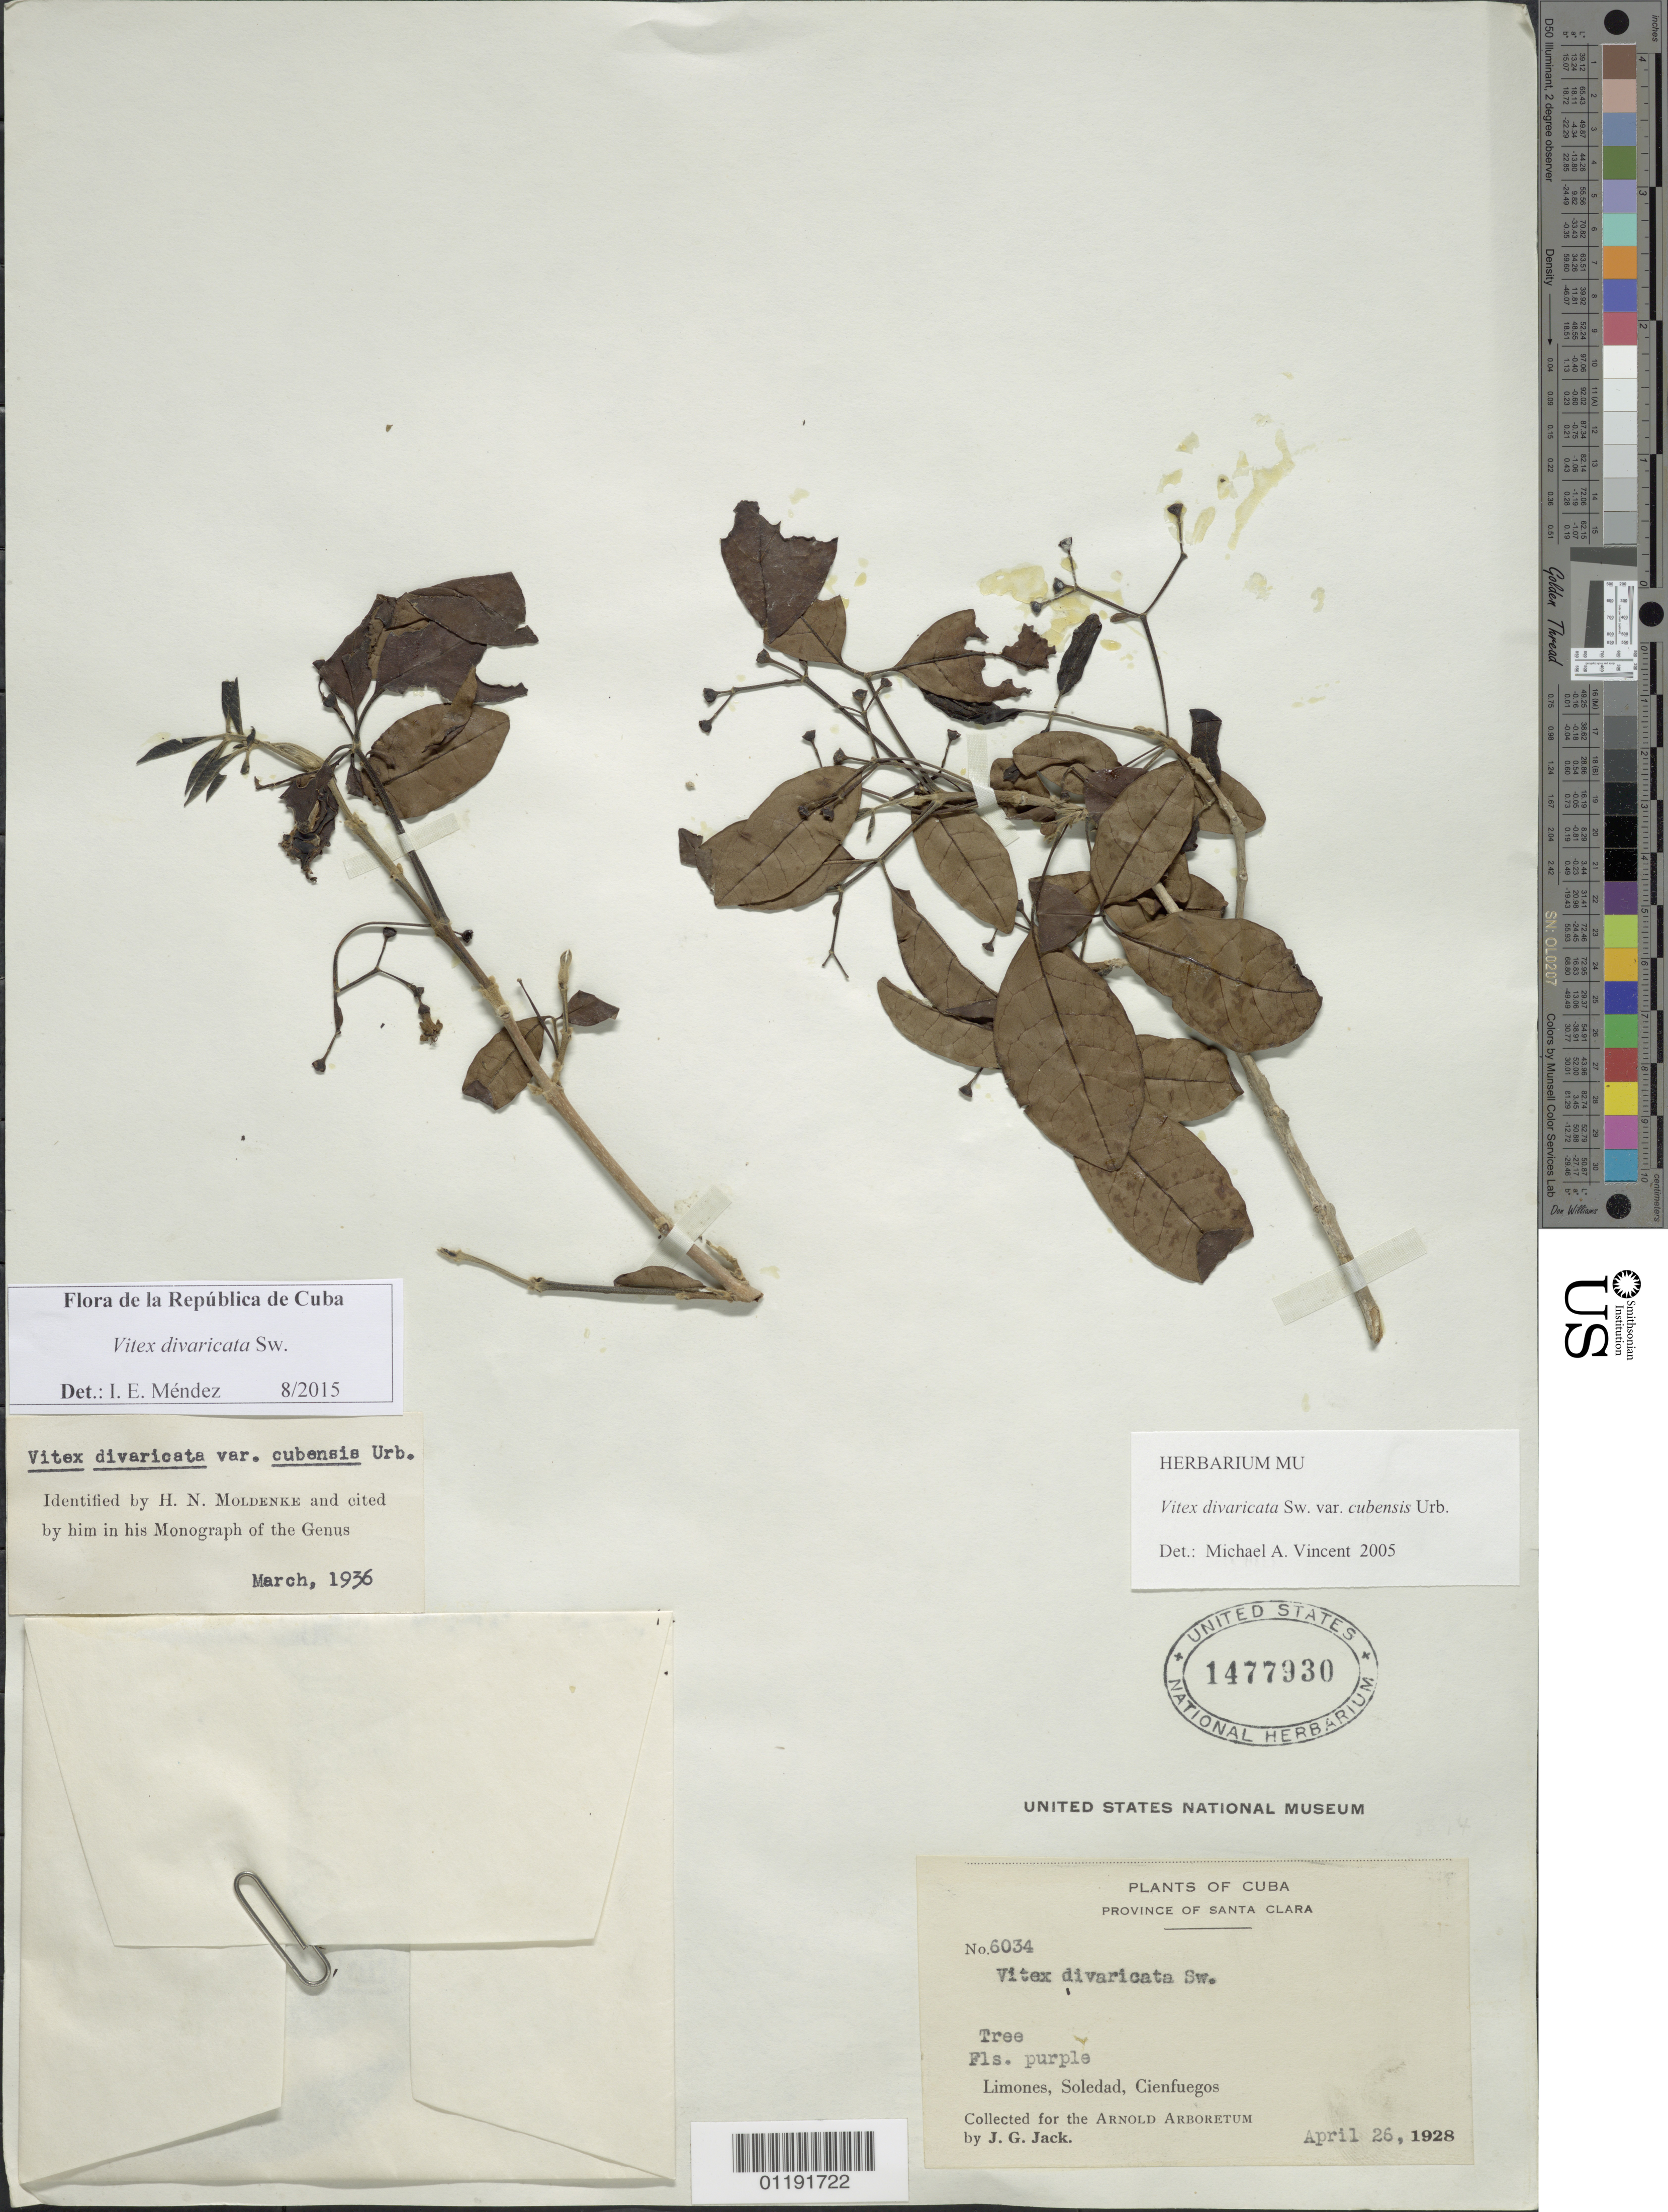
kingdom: Plantae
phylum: Tracheophyta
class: Magnoliopsida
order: Lamiales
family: Lamiaceae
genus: Vitex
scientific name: Vitex divaricata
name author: Sw.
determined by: Méndez, I. E.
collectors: J. G. Jack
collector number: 6034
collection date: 1928-04-26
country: Cuba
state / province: Cienfuegos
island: Cuba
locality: Soledad, Limones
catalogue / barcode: US 1477930